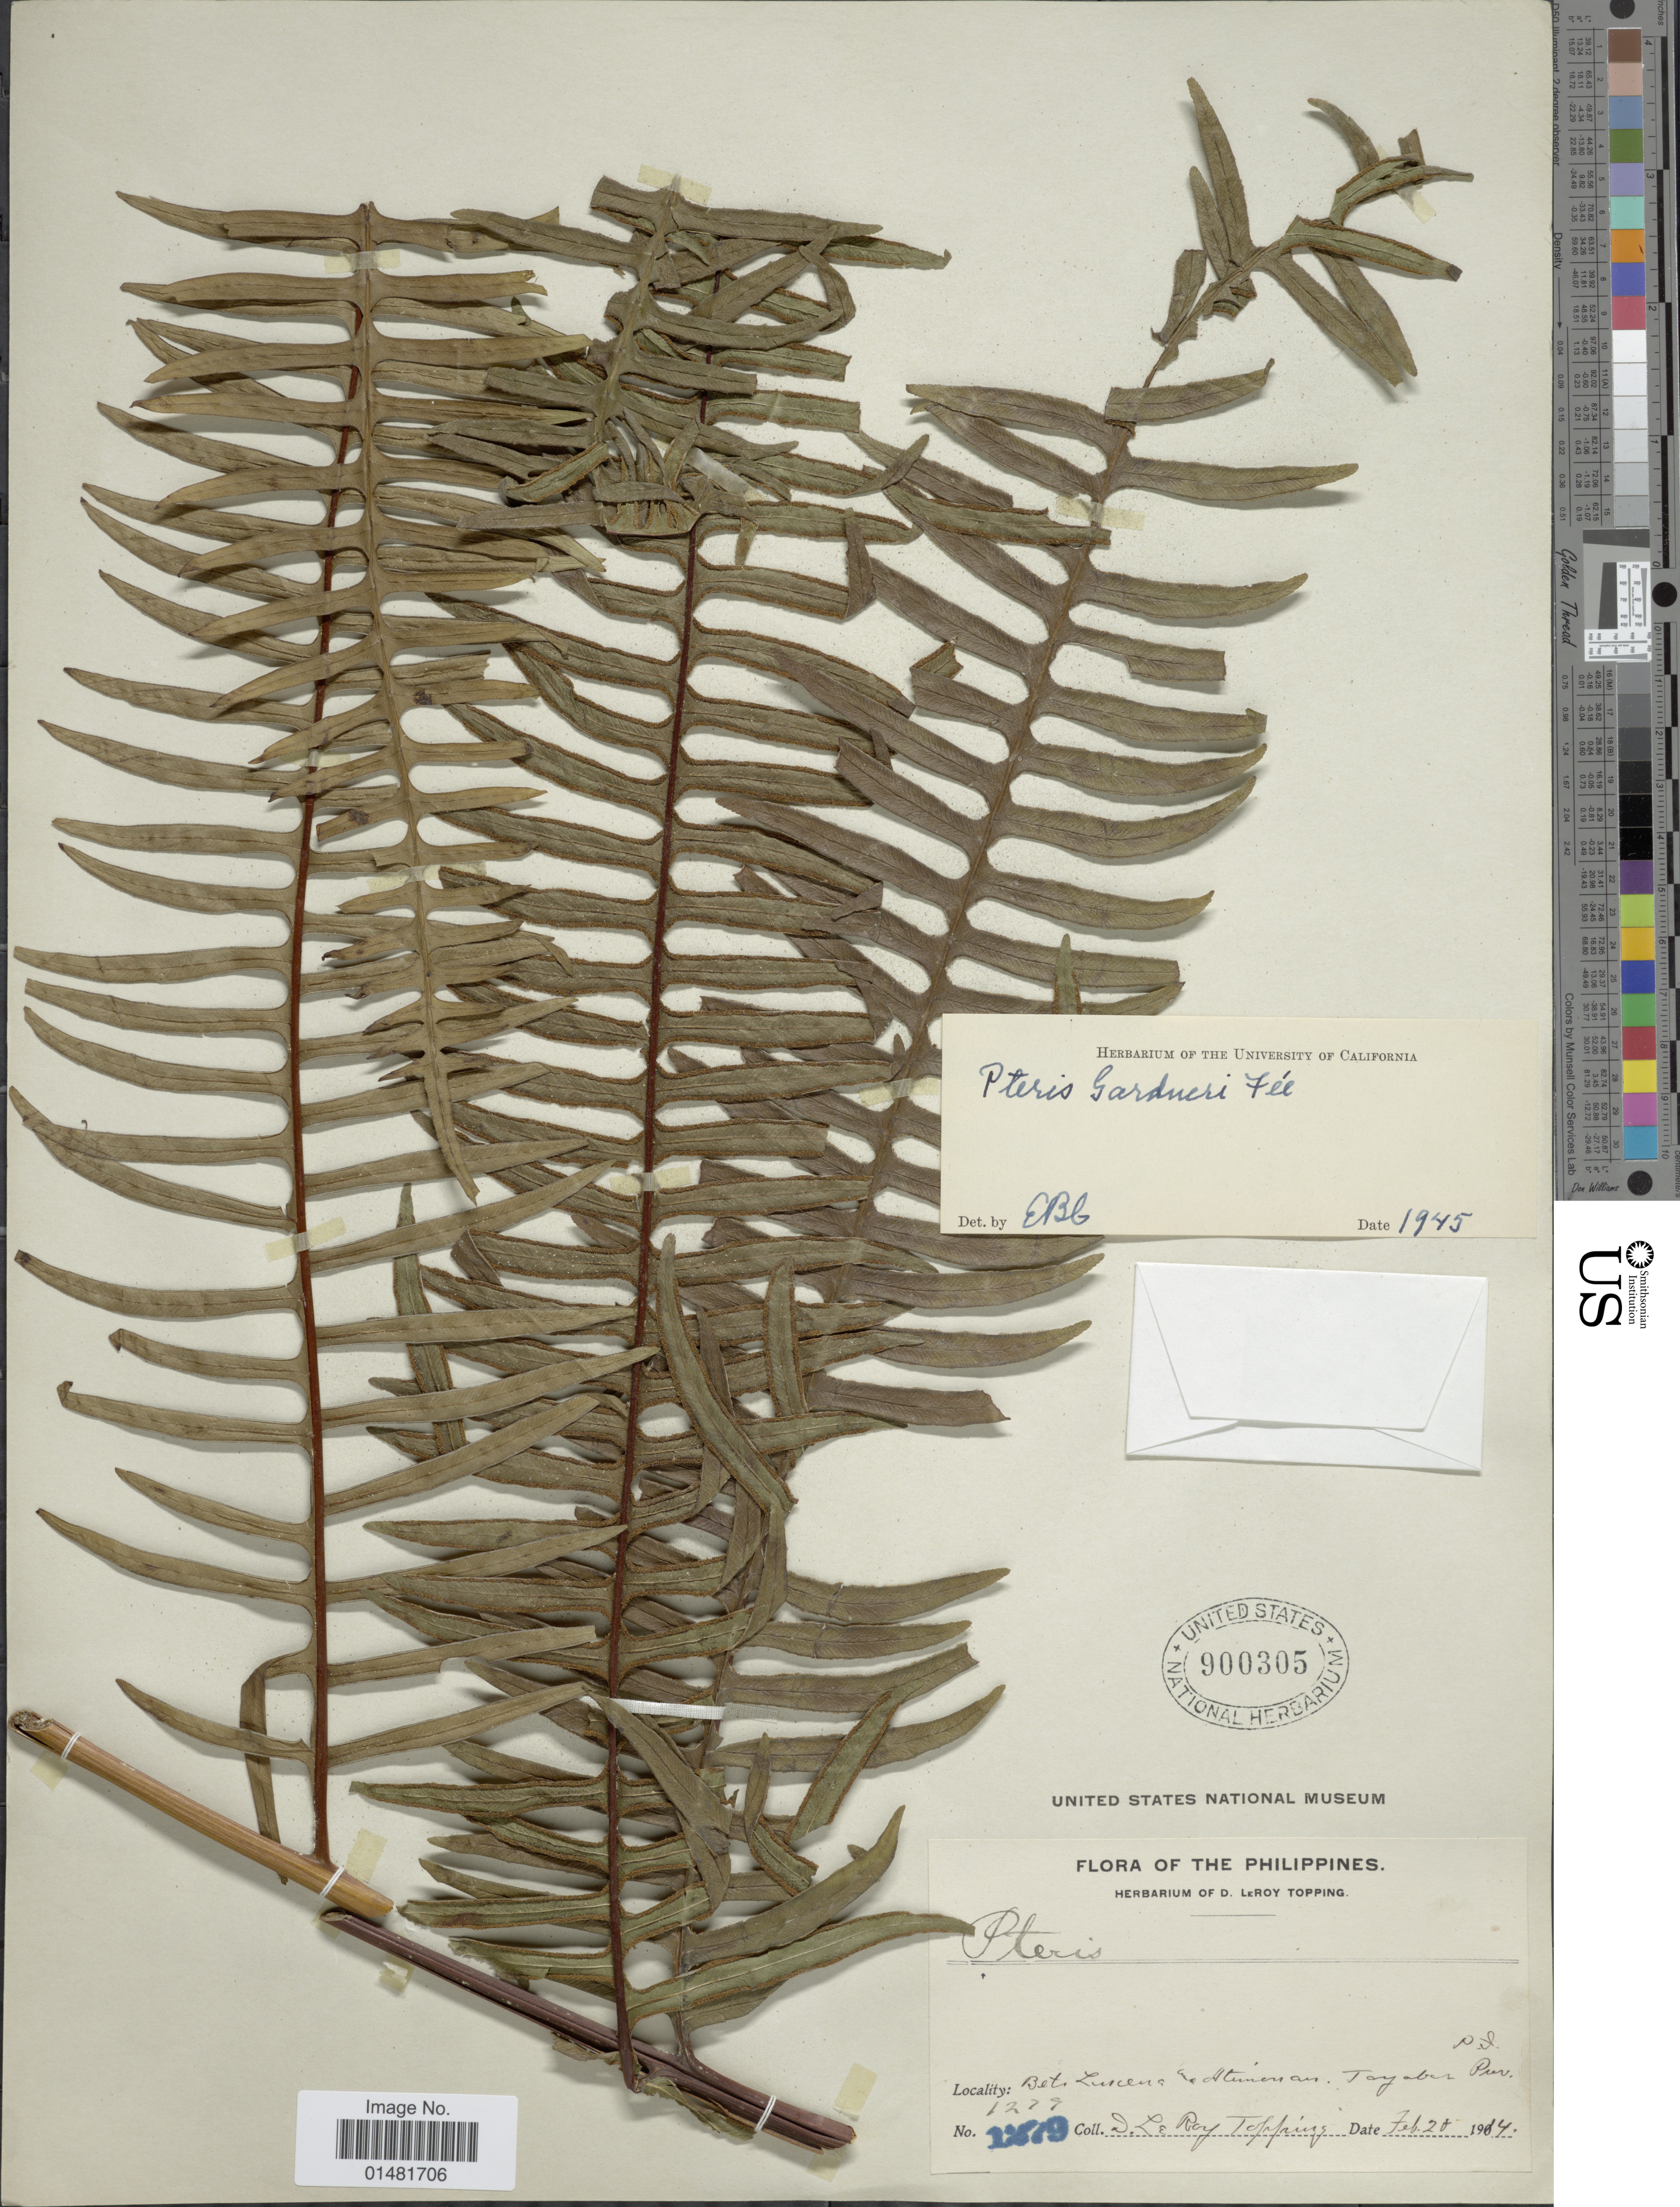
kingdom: Plantae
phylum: Tracheophyta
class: Polypodiopsida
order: Polypodiales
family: Pteridaceae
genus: Pteris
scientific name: Pteris gardneri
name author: (Fée) Hook.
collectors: D. L. Topping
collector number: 1279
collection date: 1914-02-28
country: Philippines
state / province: Calabarzon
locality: Bet. Lucena and Atimonan,Tayabas Prov. P.I.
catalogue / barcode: US 900305